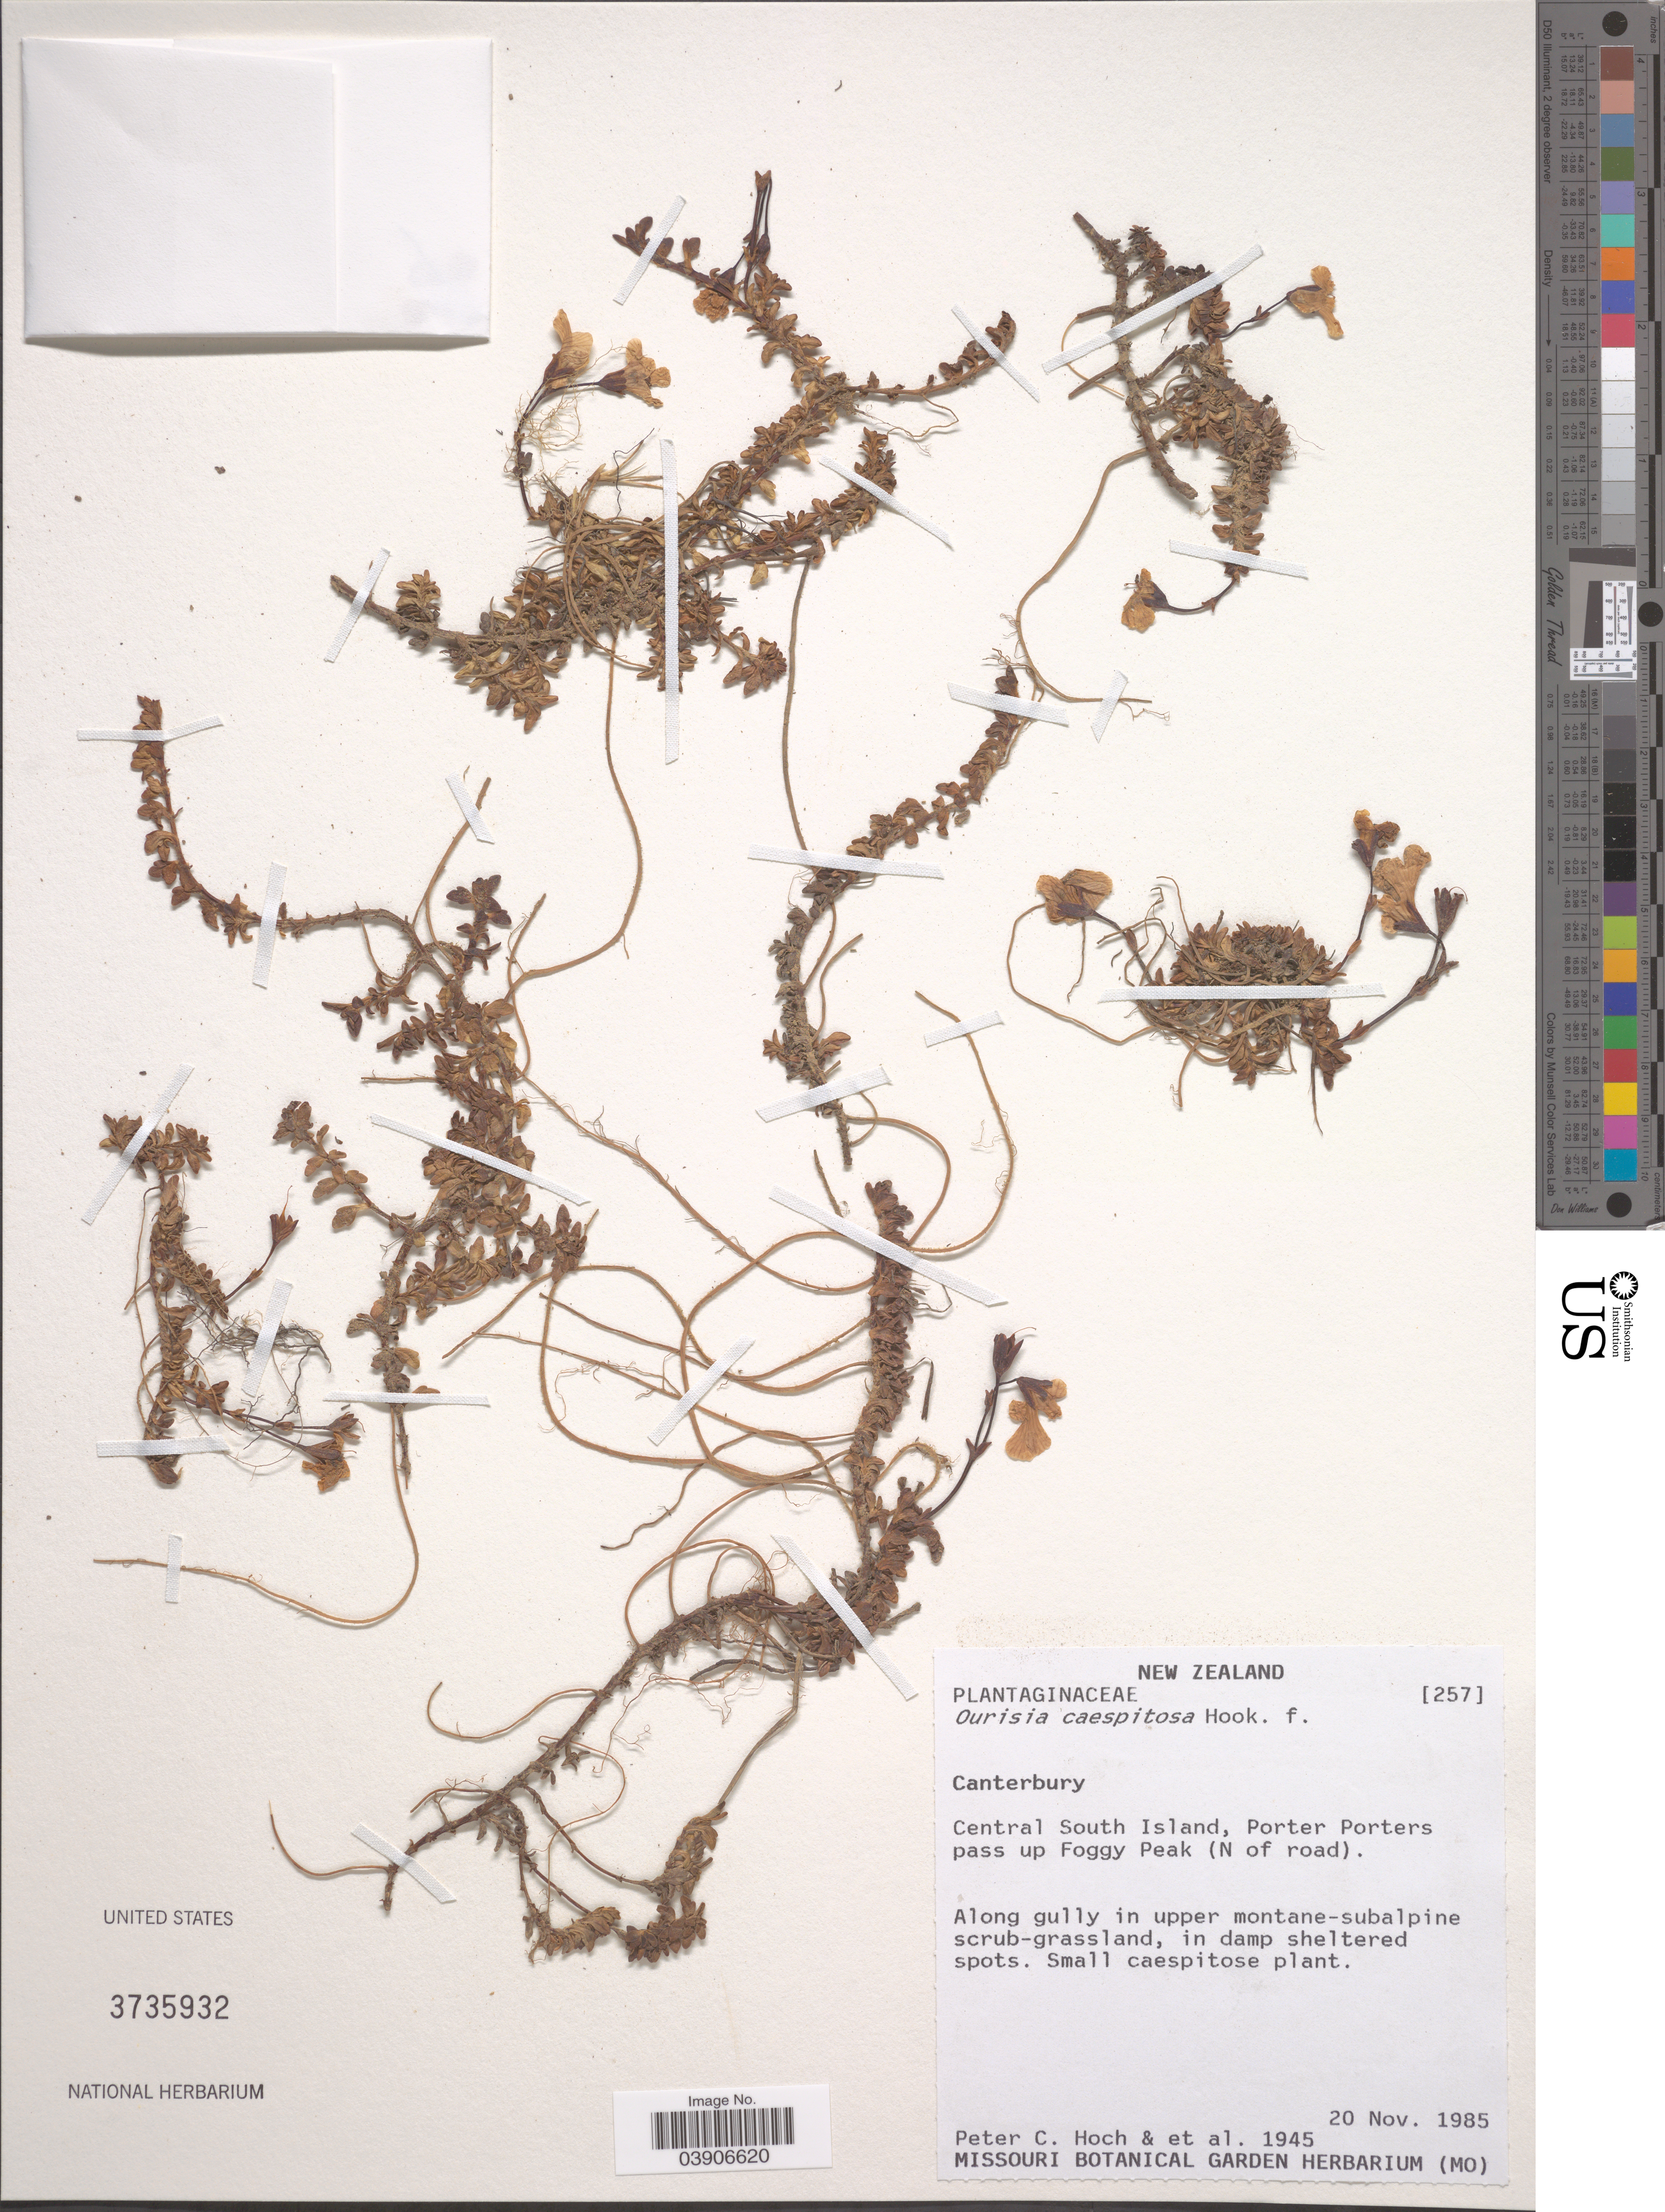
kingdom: Plantae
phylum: Tracheophyta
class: Magnoliopsida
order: Lamiales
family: Plantaginaceae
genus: Ourisia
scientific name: Ourisia caespitosa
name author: Hook. f.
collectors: P. C. Hoch & et al.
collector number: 1945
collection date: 1985-11-20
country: New Zealand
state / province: Canterbury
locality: Central South Island, Porter Porters pass up Foggy Peak (N of road).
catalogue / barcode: US 3735932